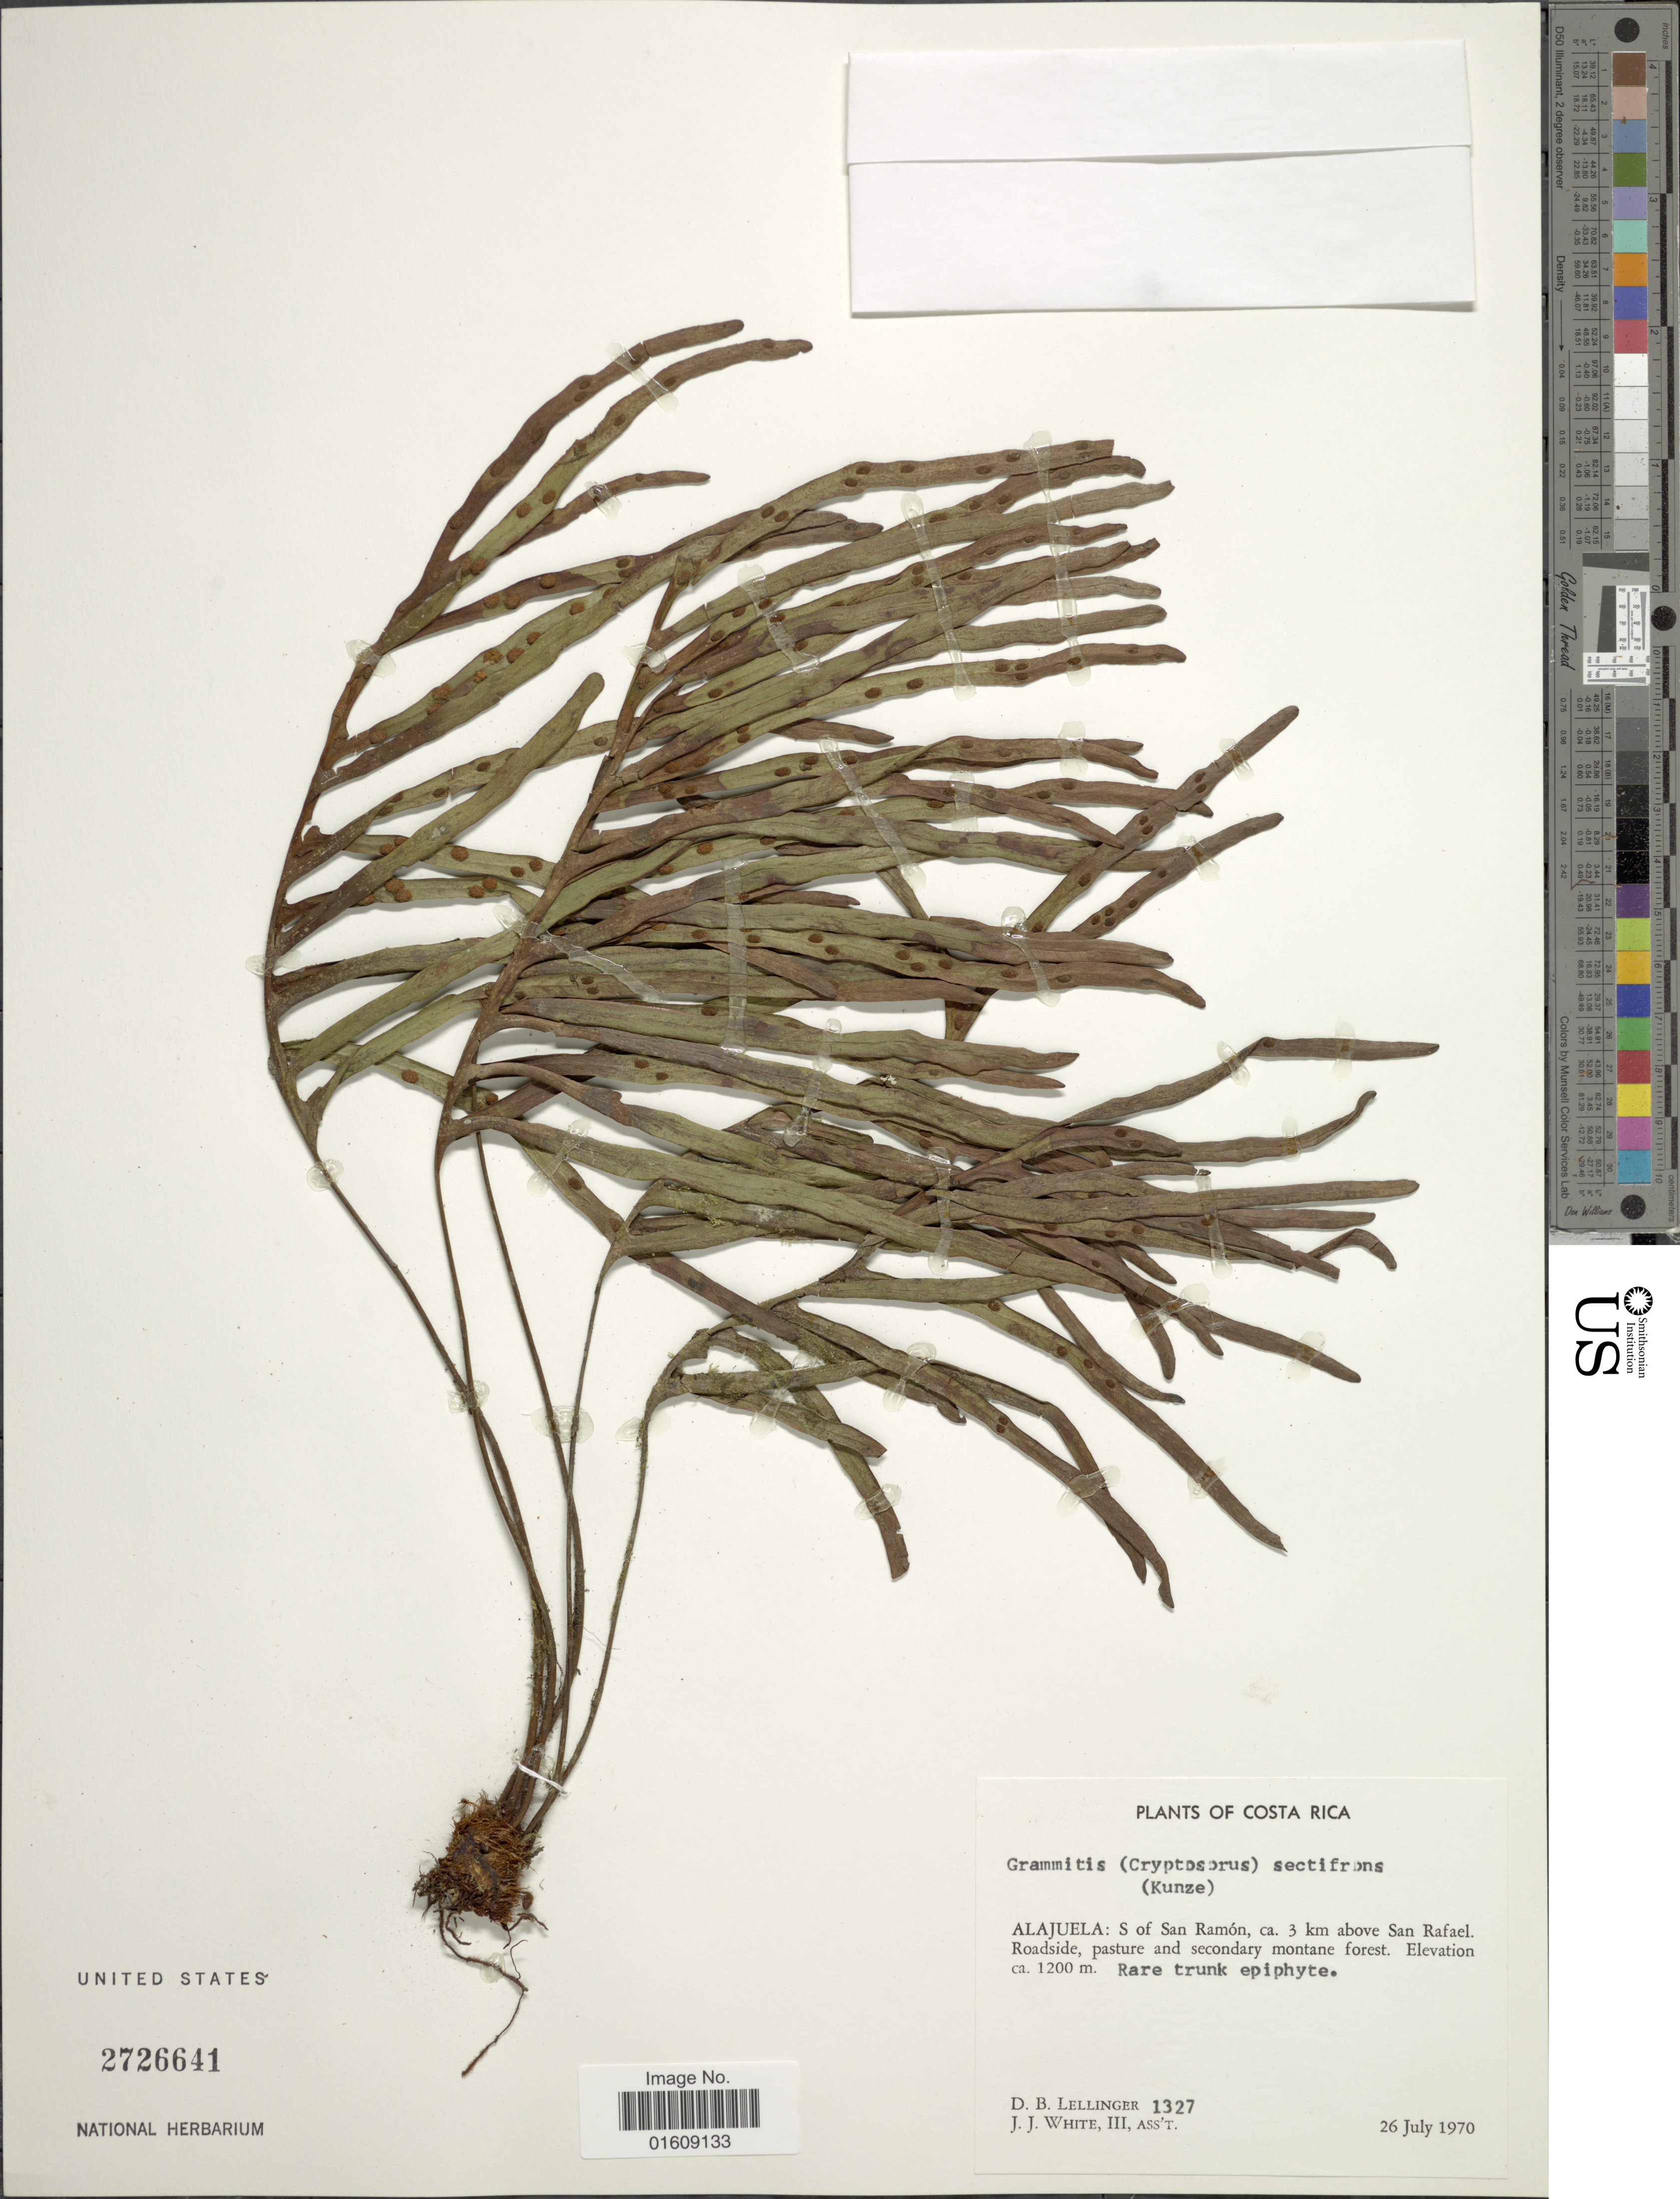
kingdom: Plantae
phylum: Tracheophyta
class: Polypodiopsida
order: Polypodiales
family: Polypodiaceae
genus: Zygophlebia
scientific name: Zygophlebia sectifrons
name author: (Kunze ex Mett.) L.E. Bishop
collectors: D. B. Lellinger & J. J. White III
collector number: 1327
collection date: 1970-07-26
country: Costa Rica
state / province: Alajuela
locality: Costa Rica, Alajuela: S of San Ramón, ca. 3 km. above San Rafael. Roadside, pasture and secondary montane forest.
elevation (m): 1200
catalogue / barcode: US 2726641